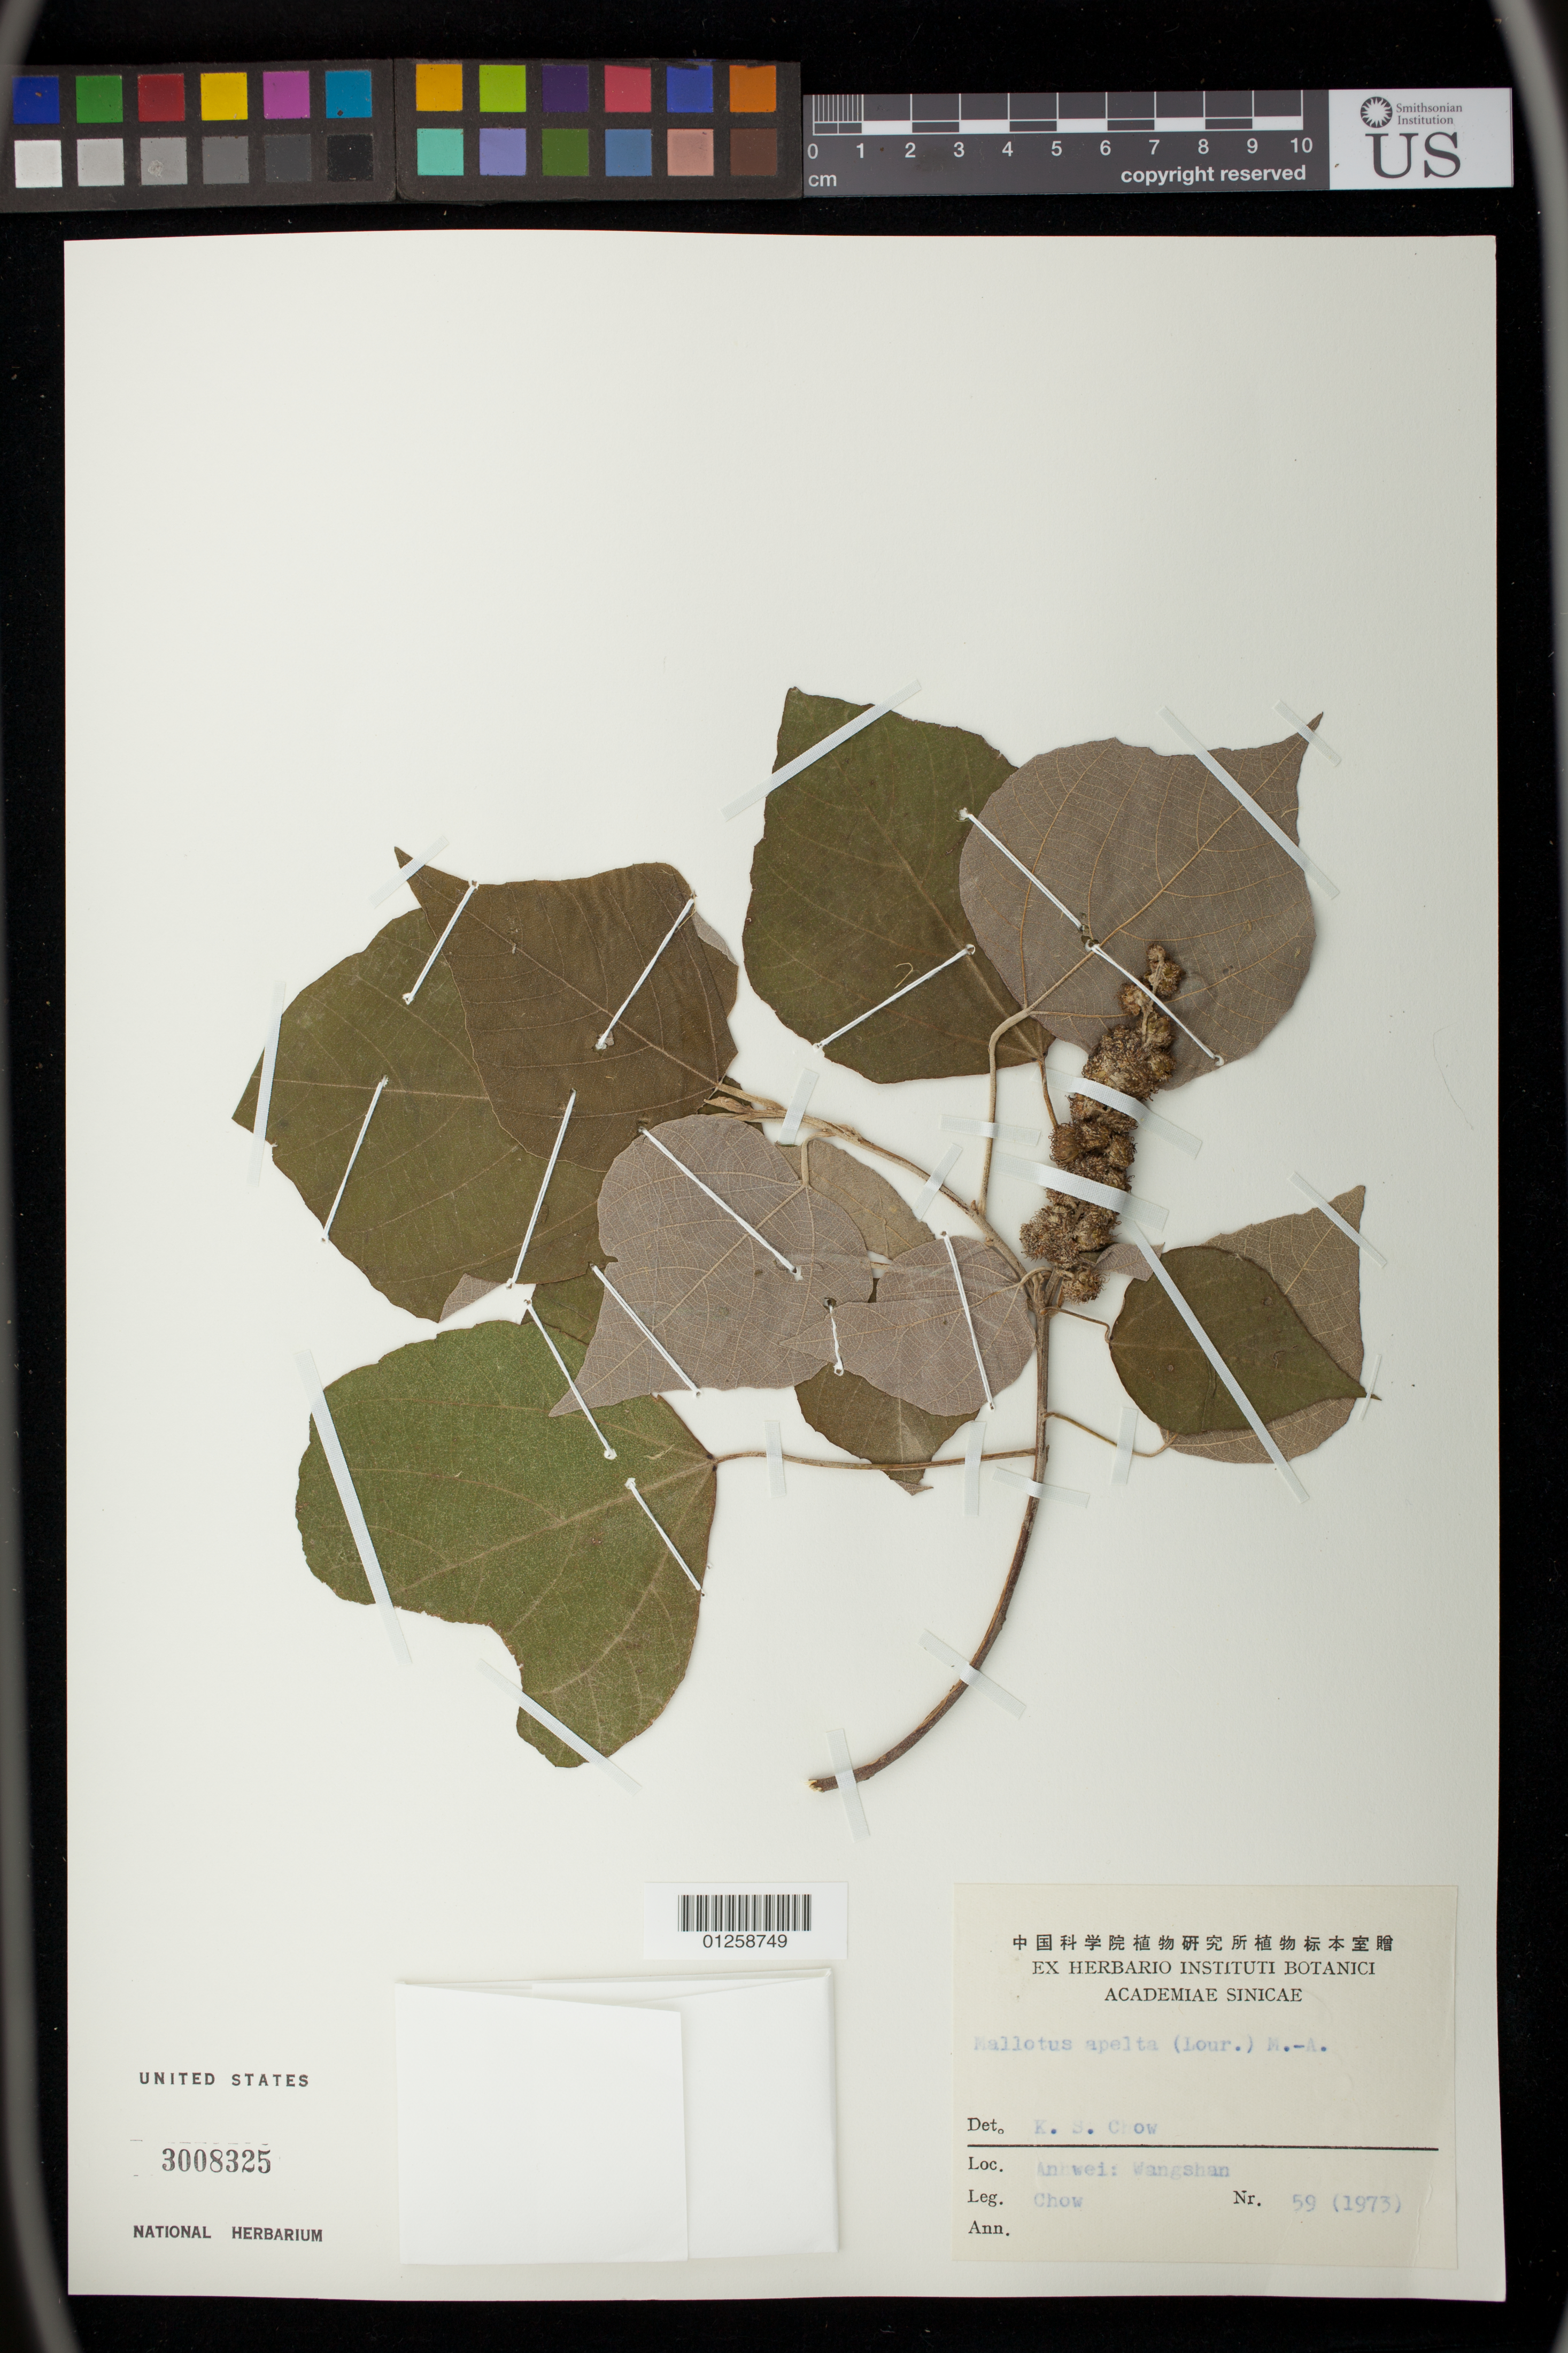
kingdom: Plantae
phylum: Tracheophyta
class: Magnoliopsida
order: Malpighiales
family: Euphorbiaceae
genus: Mallotus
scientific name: Mallotus apelta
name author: (Lour.) Müll. Arg.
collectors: K. S. Chow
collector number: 59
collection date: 1973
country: China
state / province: Anhui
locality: Annwei: Wangshan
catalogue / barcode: US 3008325